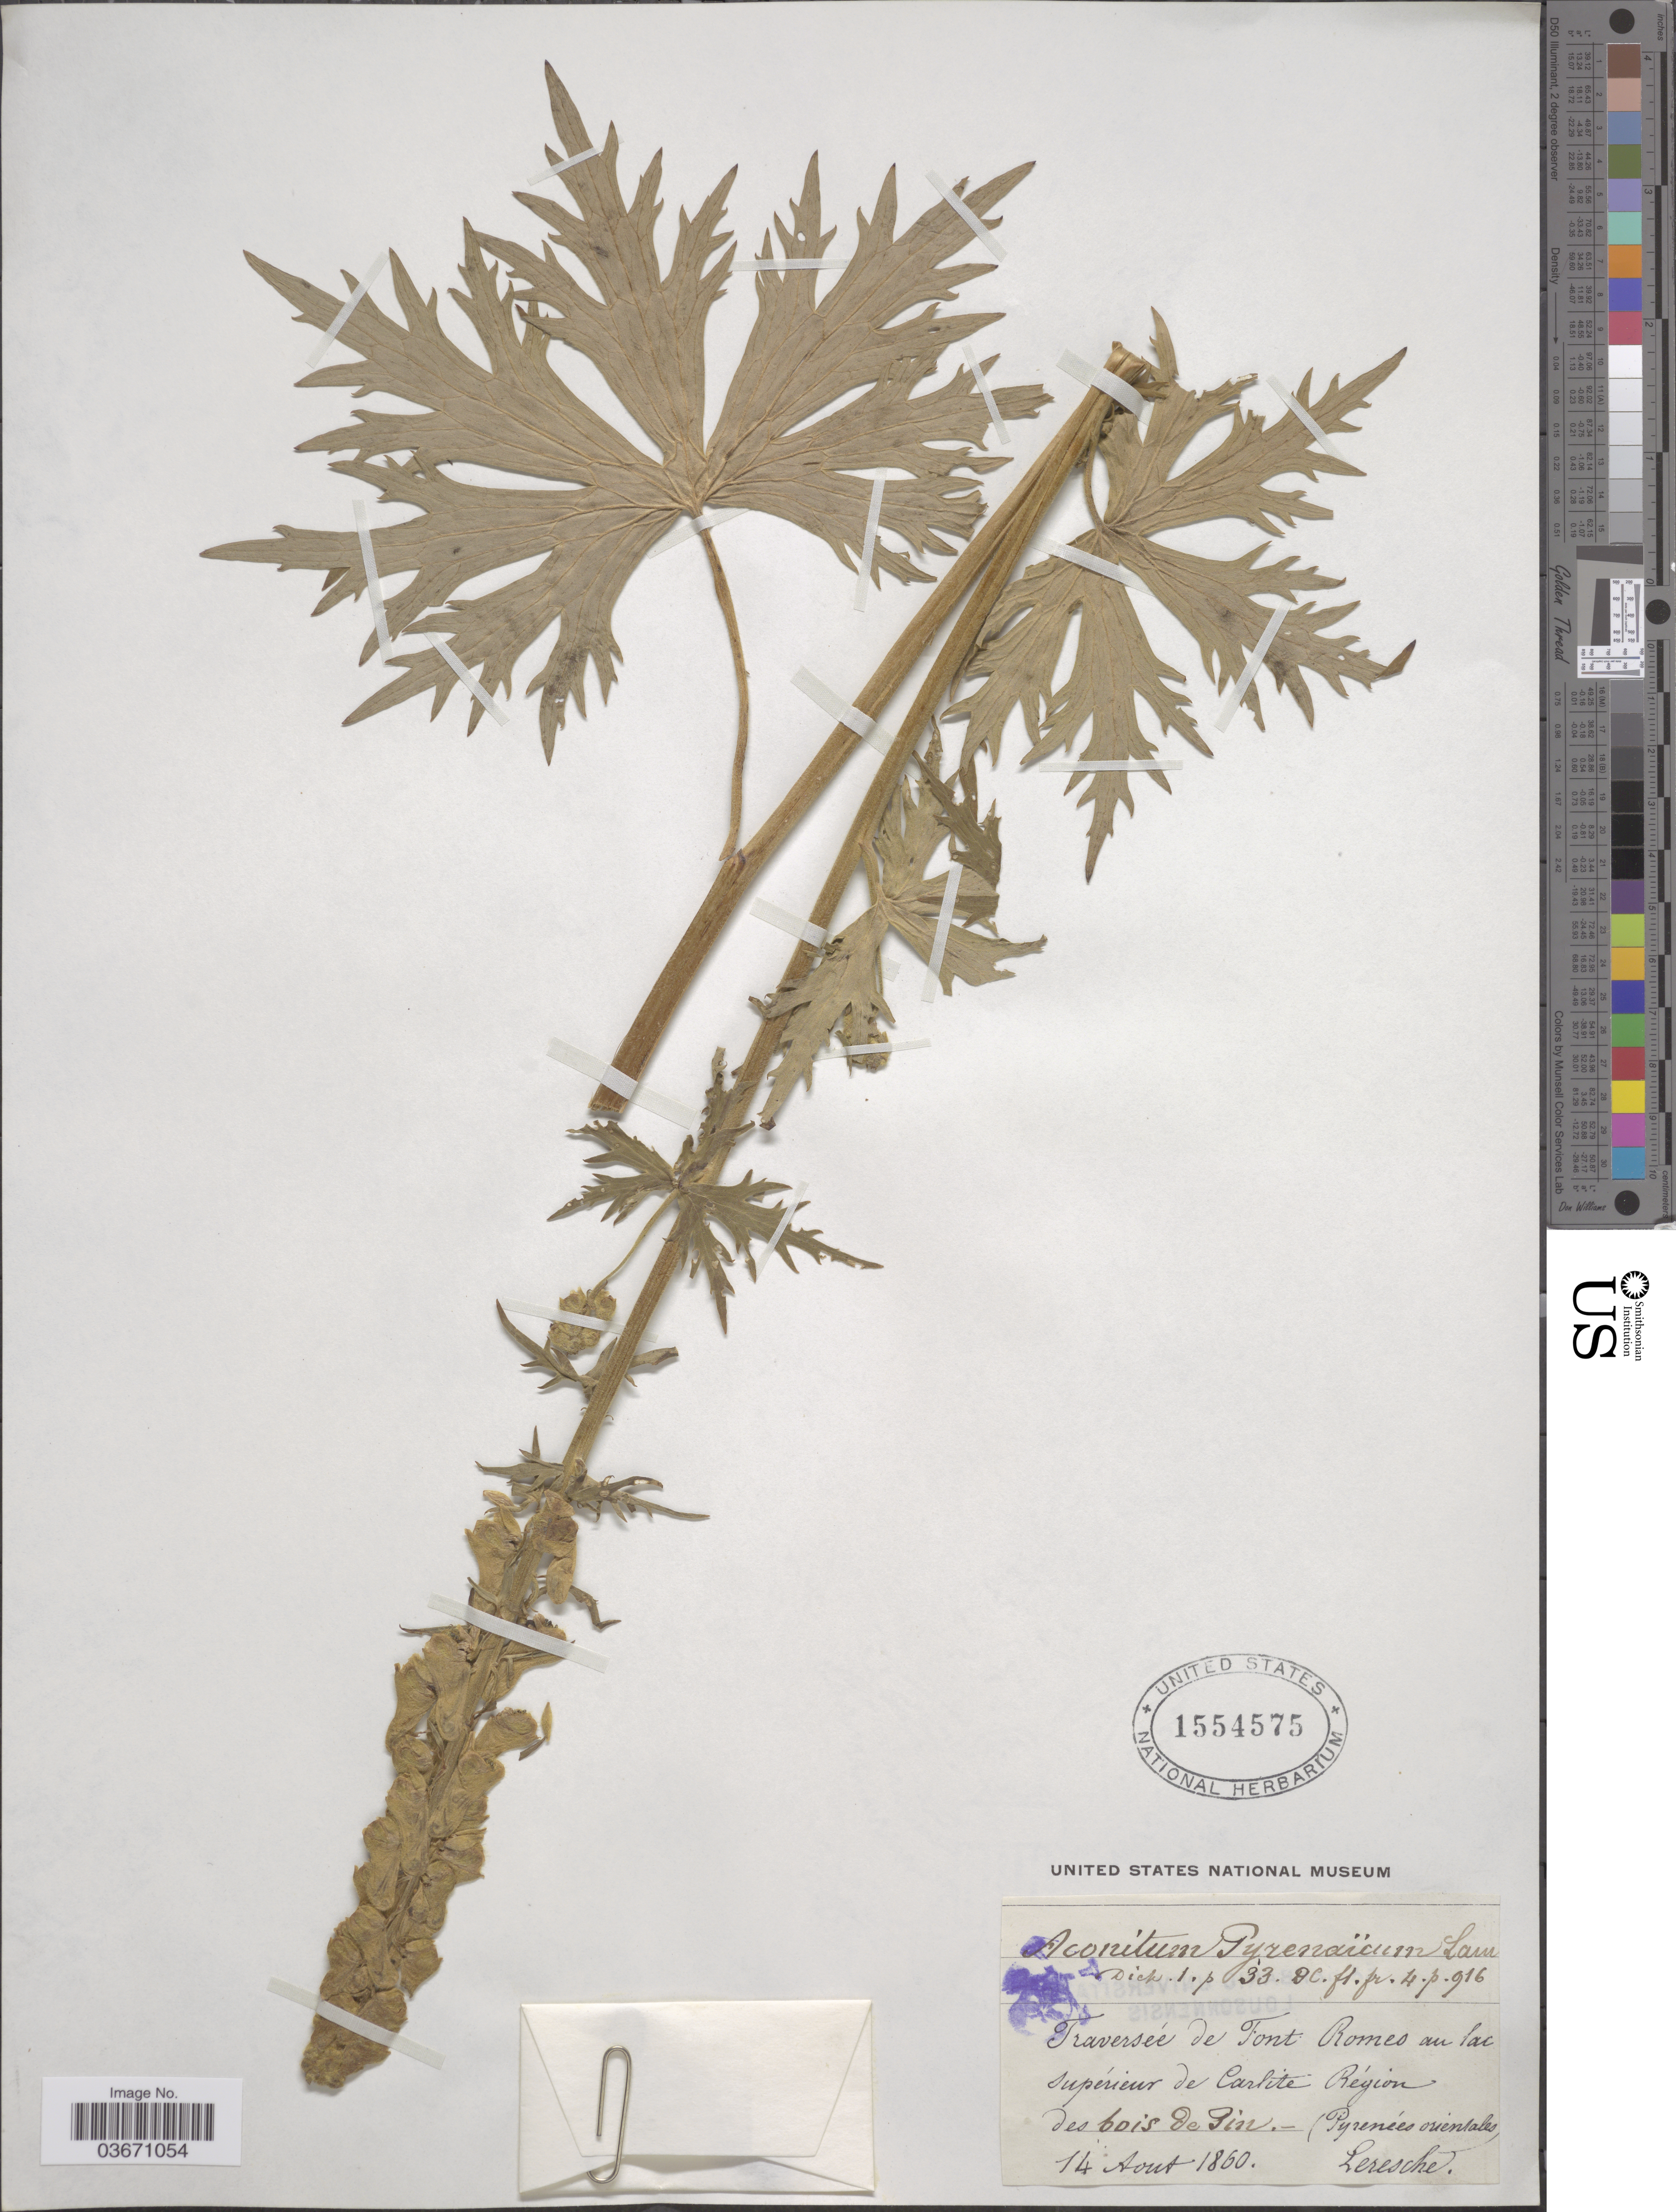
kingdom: Plantae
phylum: Tracheophyta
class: Magnoliopsida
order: Ranunculales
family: Ranunculaceae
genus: Aconitum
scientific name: Aconitum pyrenaicum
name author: L.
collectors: Leresche, --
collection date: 1860-08-14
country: France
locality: Traversée de Font Romeo au lac supérieur de Carlite Région des bois de Pin [interpreted].- (Pyrenées orientales).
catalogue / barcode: US 1554575